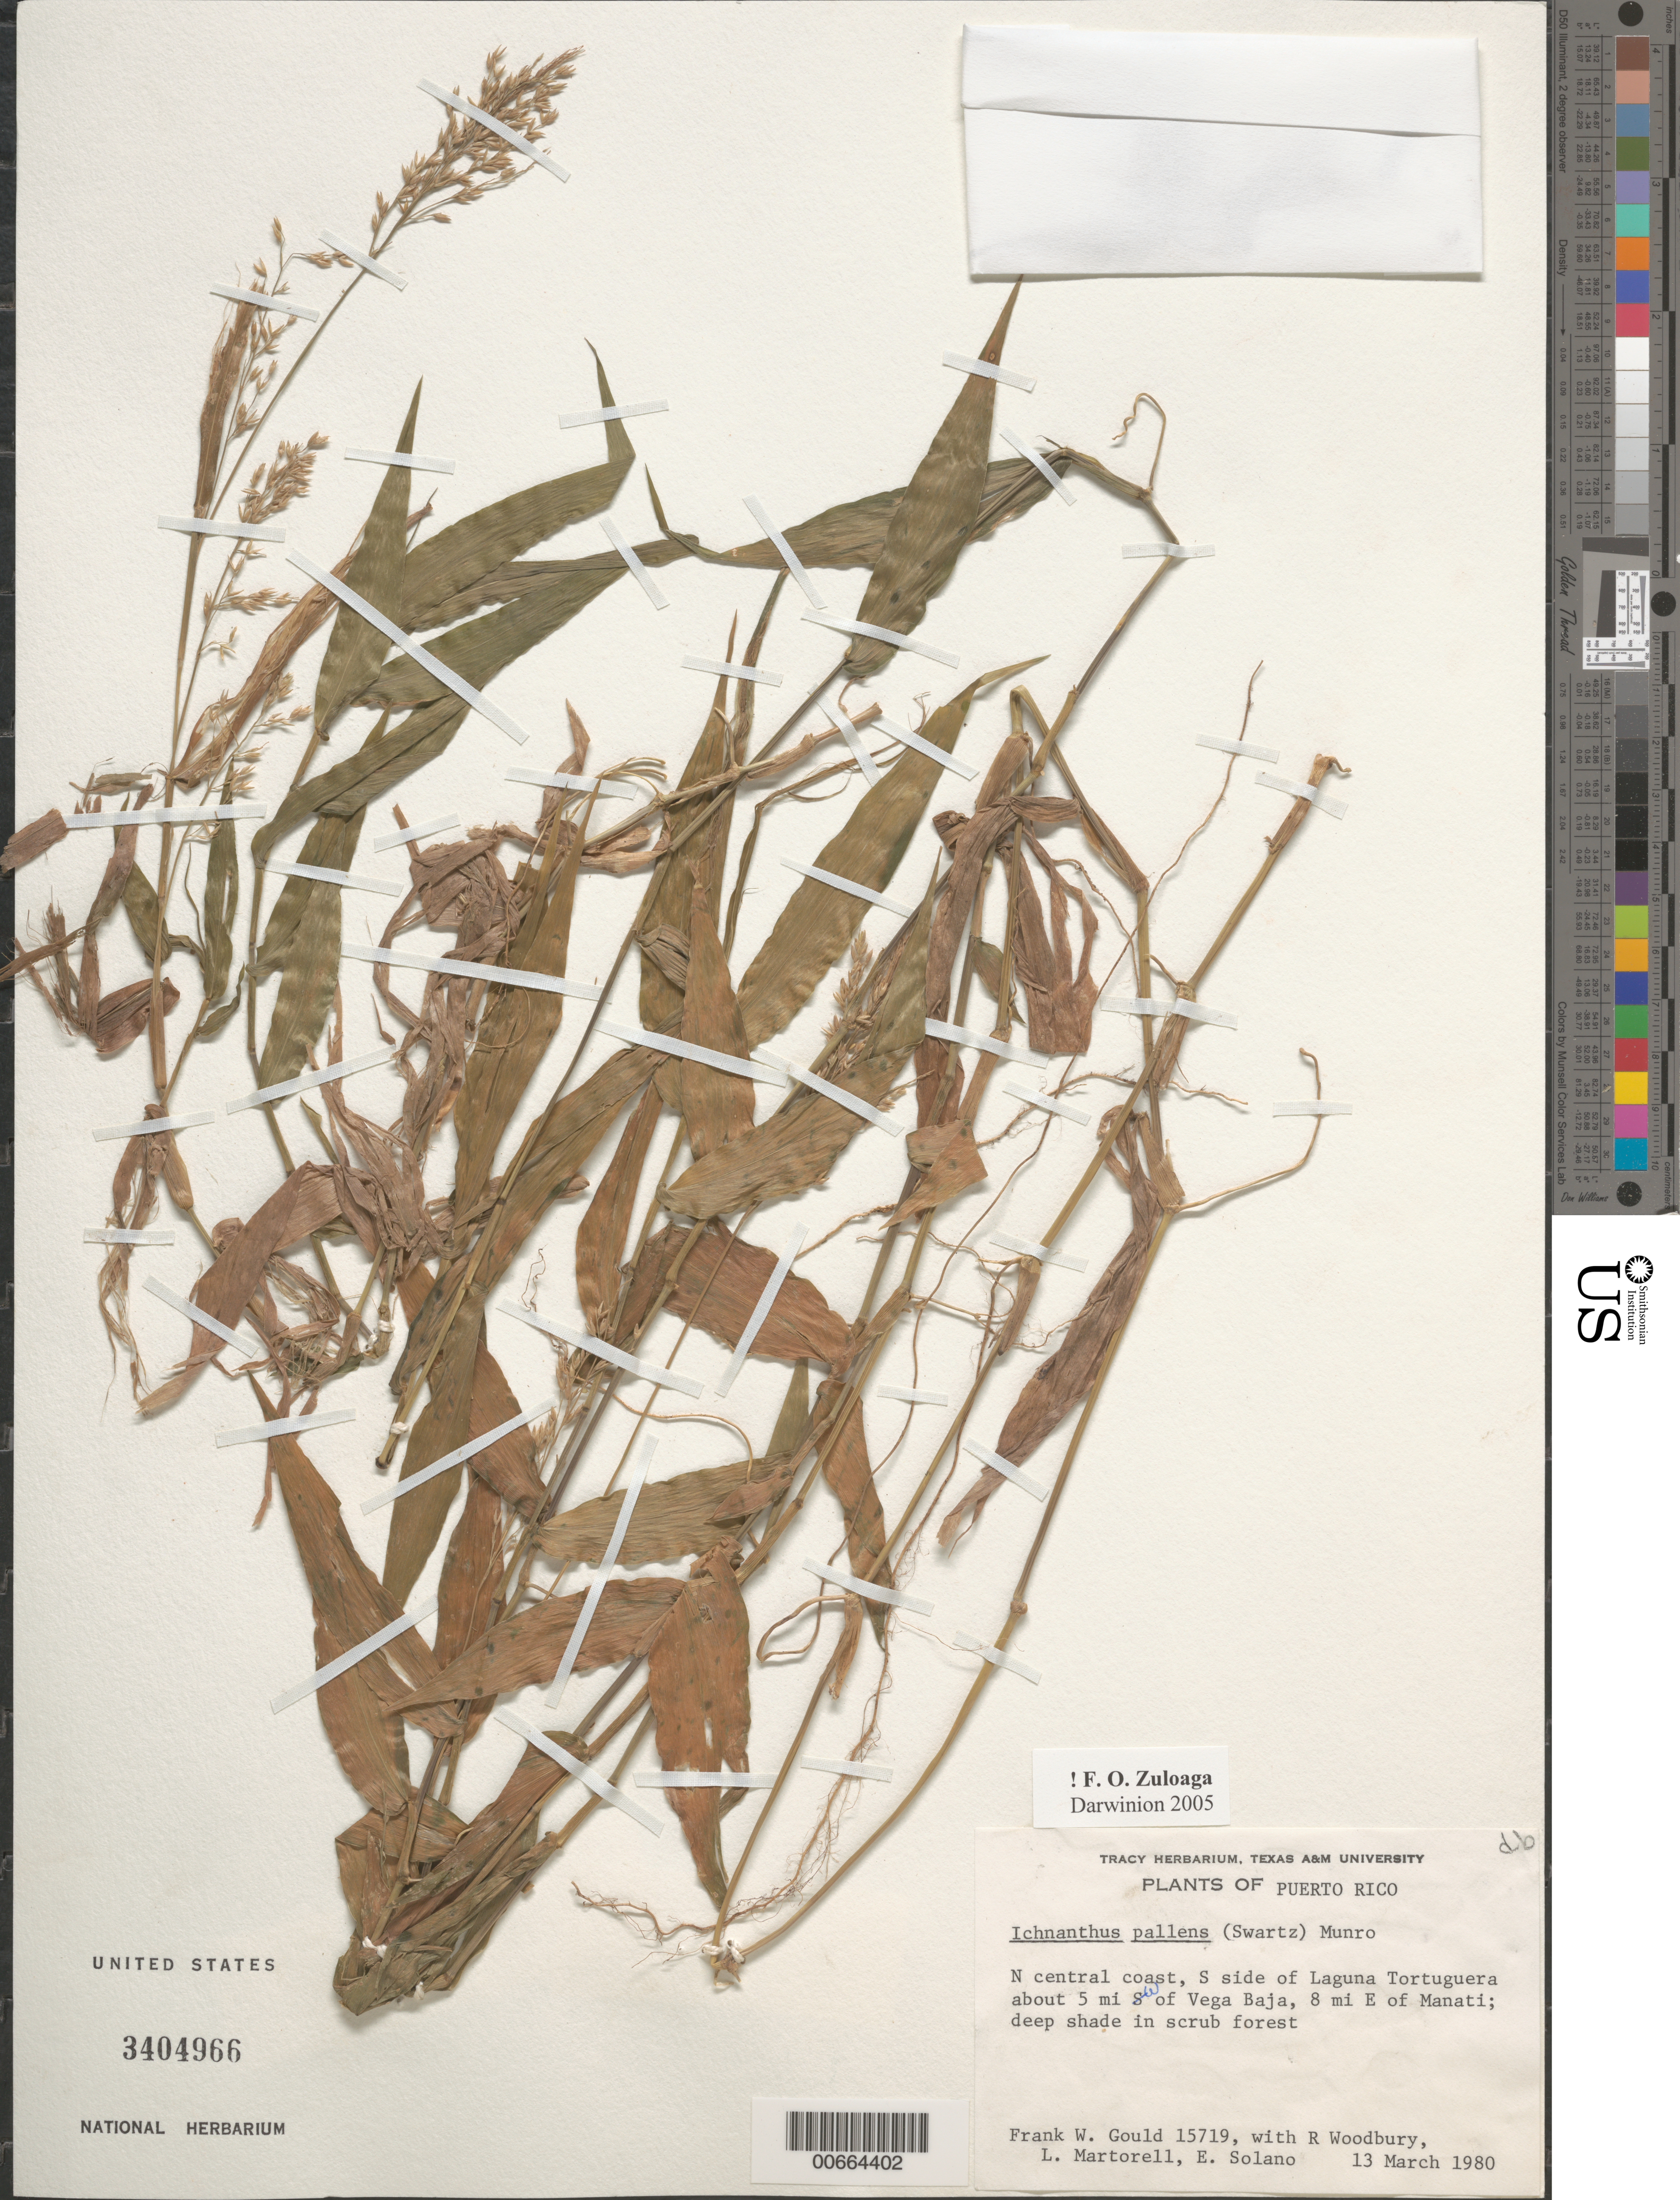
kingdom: Plantae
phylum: Tracheophyta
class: Liliopsida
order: Poales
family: Poaceae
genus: Ichnanthus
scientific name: Ichnanthus pallens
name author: (Sw.) Munro ex Benth.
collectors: F. W. Gould, R. O. Woodbury, L. Martorell & E. Solano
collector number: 15719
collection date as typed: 13 Mar 1980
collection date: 1980-03-13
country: Puerto Rico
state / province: Manatí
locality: N Central Coast, S side of Laguna Tortuguera about 5 mi S of Vega Baja, 8 mi E of Manati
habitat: Deep shade in scrub forest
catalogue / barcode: US 3404966